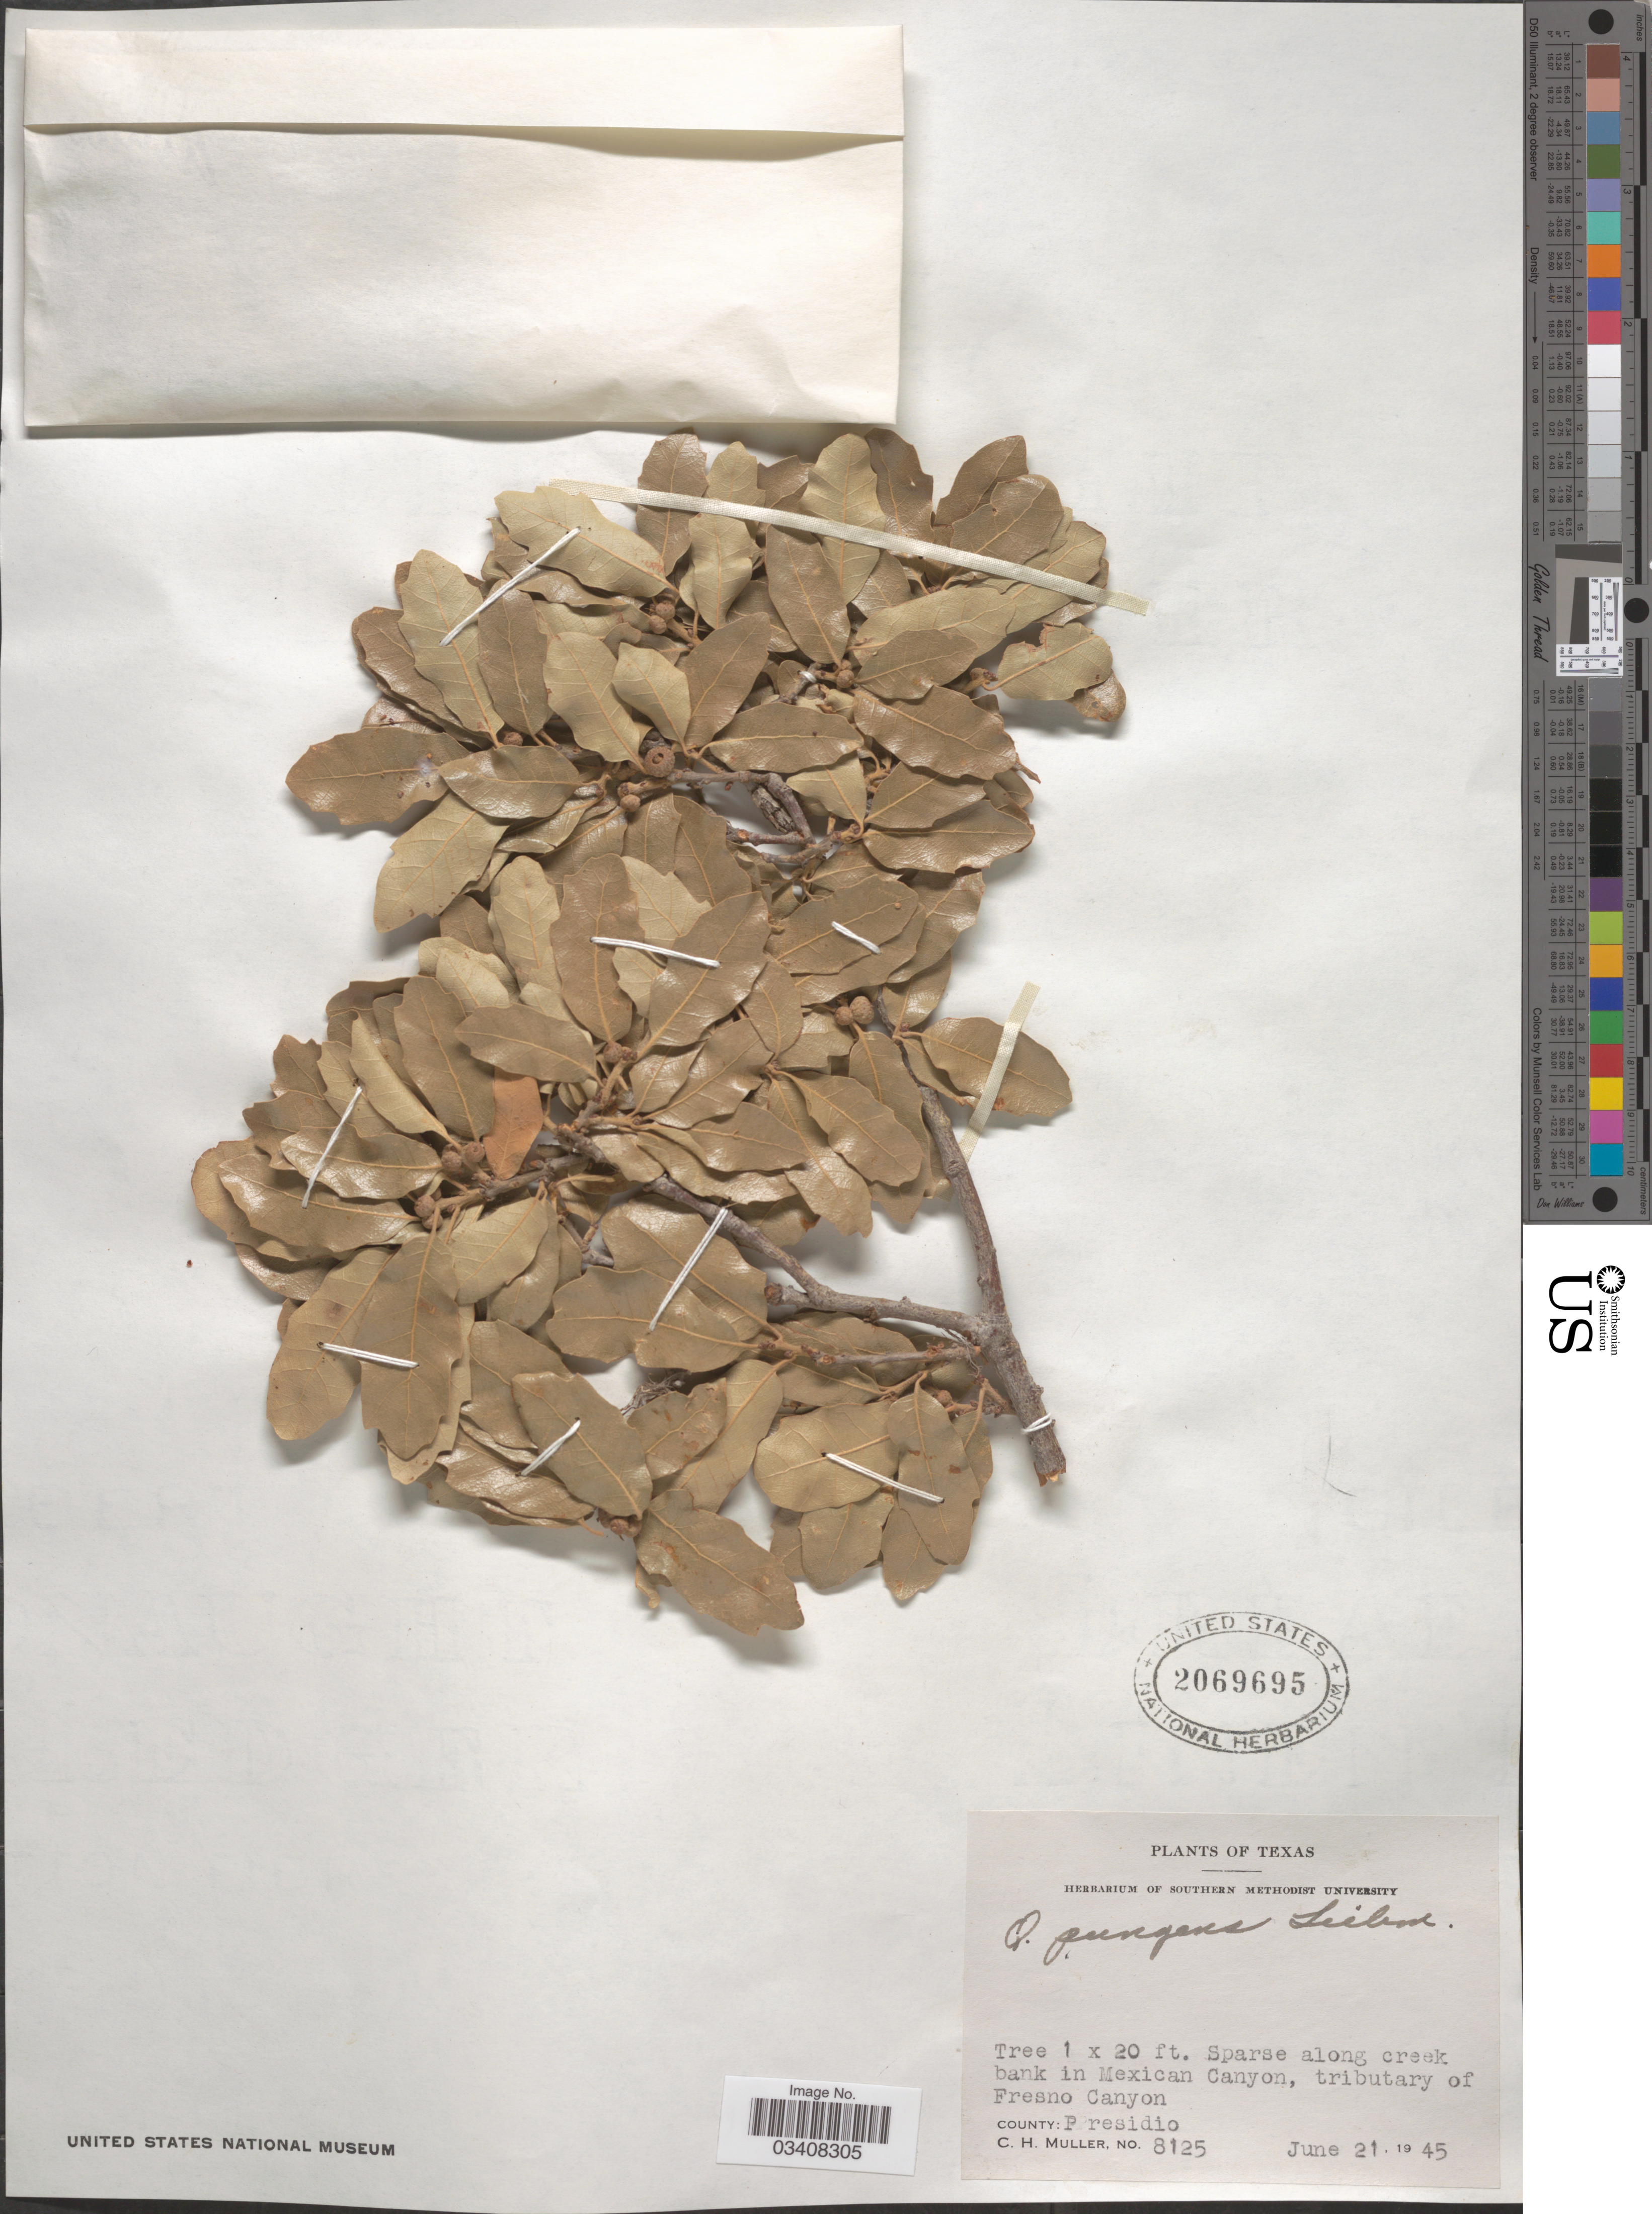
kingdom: Plantae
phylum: Tracheophyta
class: Magnoliopsida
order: Fagales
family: Fagaceae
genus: Quercus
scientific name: Quercus pungens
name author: Liebm.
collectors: C. H. Mueller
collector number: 8125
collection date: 1945-06-21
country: United States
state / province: Texas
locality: Sparse along creek bank of Mexican Canyon, tributary of Fresno Canyon. County: Presidio.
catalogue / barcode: US 2069695